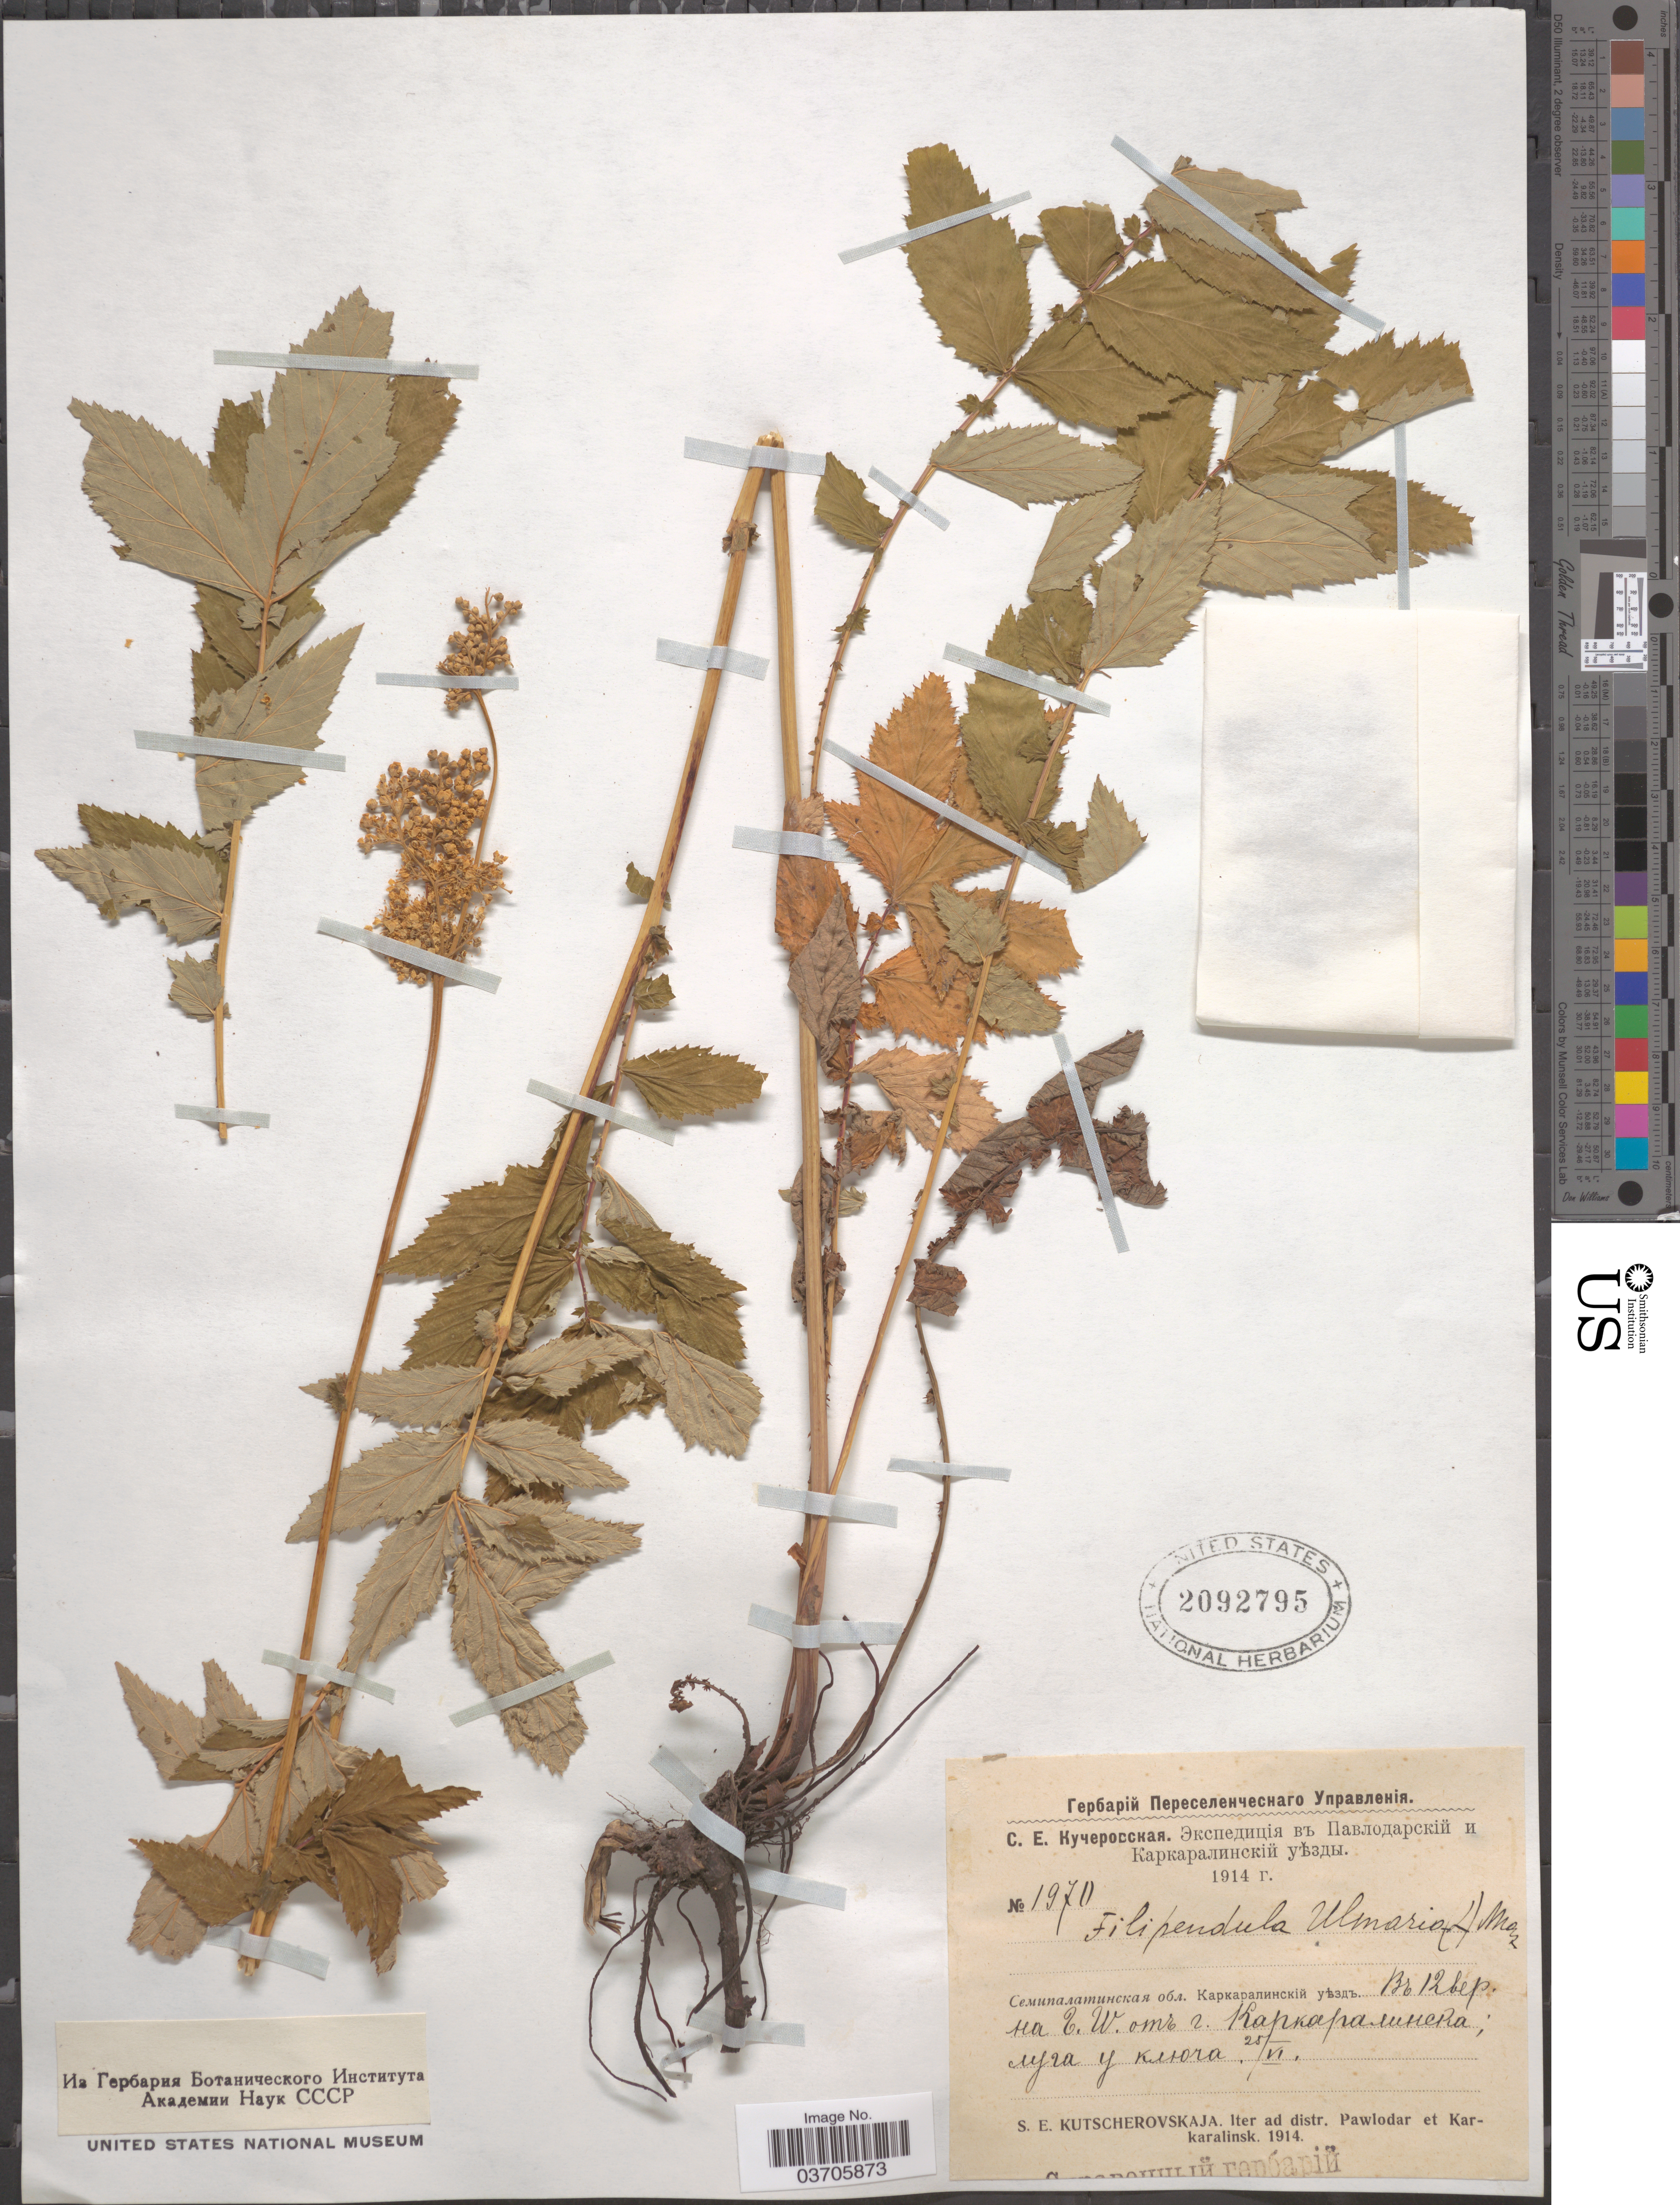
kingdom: Plantae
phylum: Tracheophyta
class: Magnoliopsida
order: Rosales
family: Rosaceae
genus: Filipendula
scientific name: Filipendula ulmaria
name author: (L.) Maxim.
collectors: S. Kutscherovskaja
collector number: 1970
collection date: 1914-06-25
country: Kazakhstan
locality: X. Iter ad distr. Pawlodar et Karkaralinsk.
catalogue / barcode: US 2092795